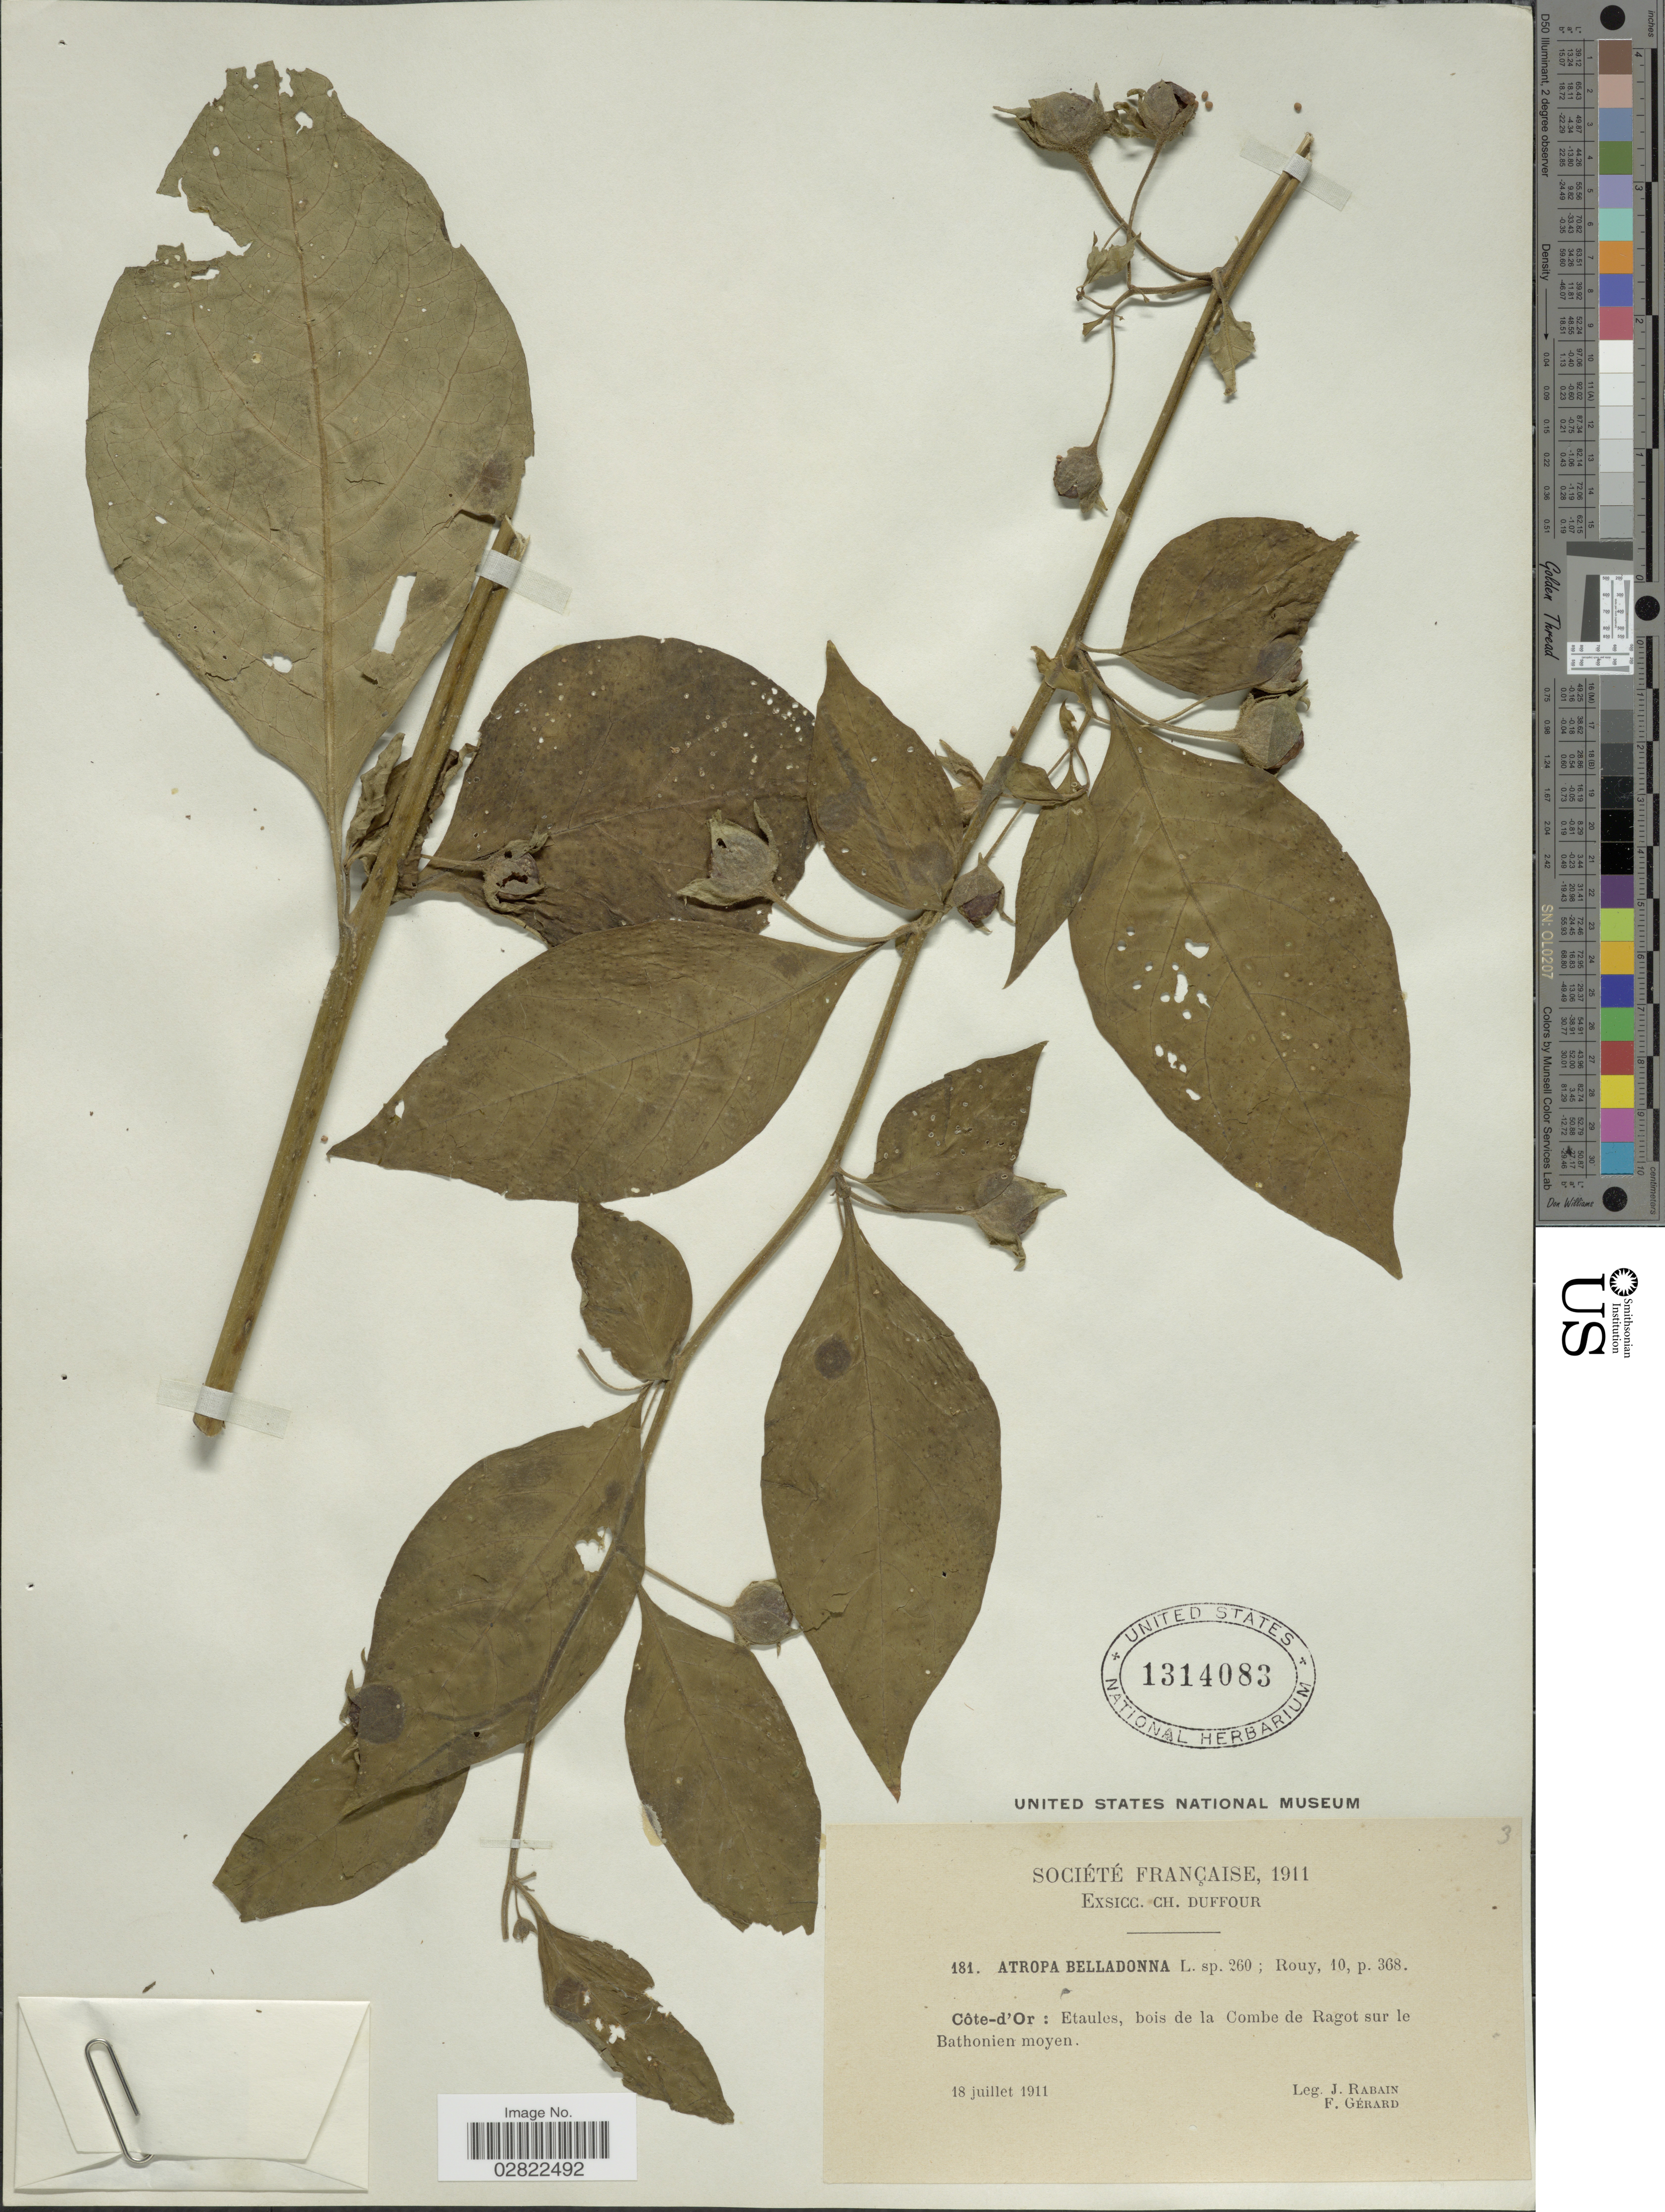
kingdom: Plantae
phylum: Tracheophyta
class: Magnoliopsida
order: Solanales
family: Solanaceae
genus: Atropa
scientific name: Atropa belladonna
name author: L.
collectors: J. Rabain & F. Gérard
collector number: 181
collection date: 1911-07-18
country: France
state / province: Bourgogne-Franche-Comté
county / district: Côte-d'Or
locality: Côte-d'Or: Etaules, bois de la Combe de Ragot sur le Bathonien moyen.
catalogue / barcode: US 1314083